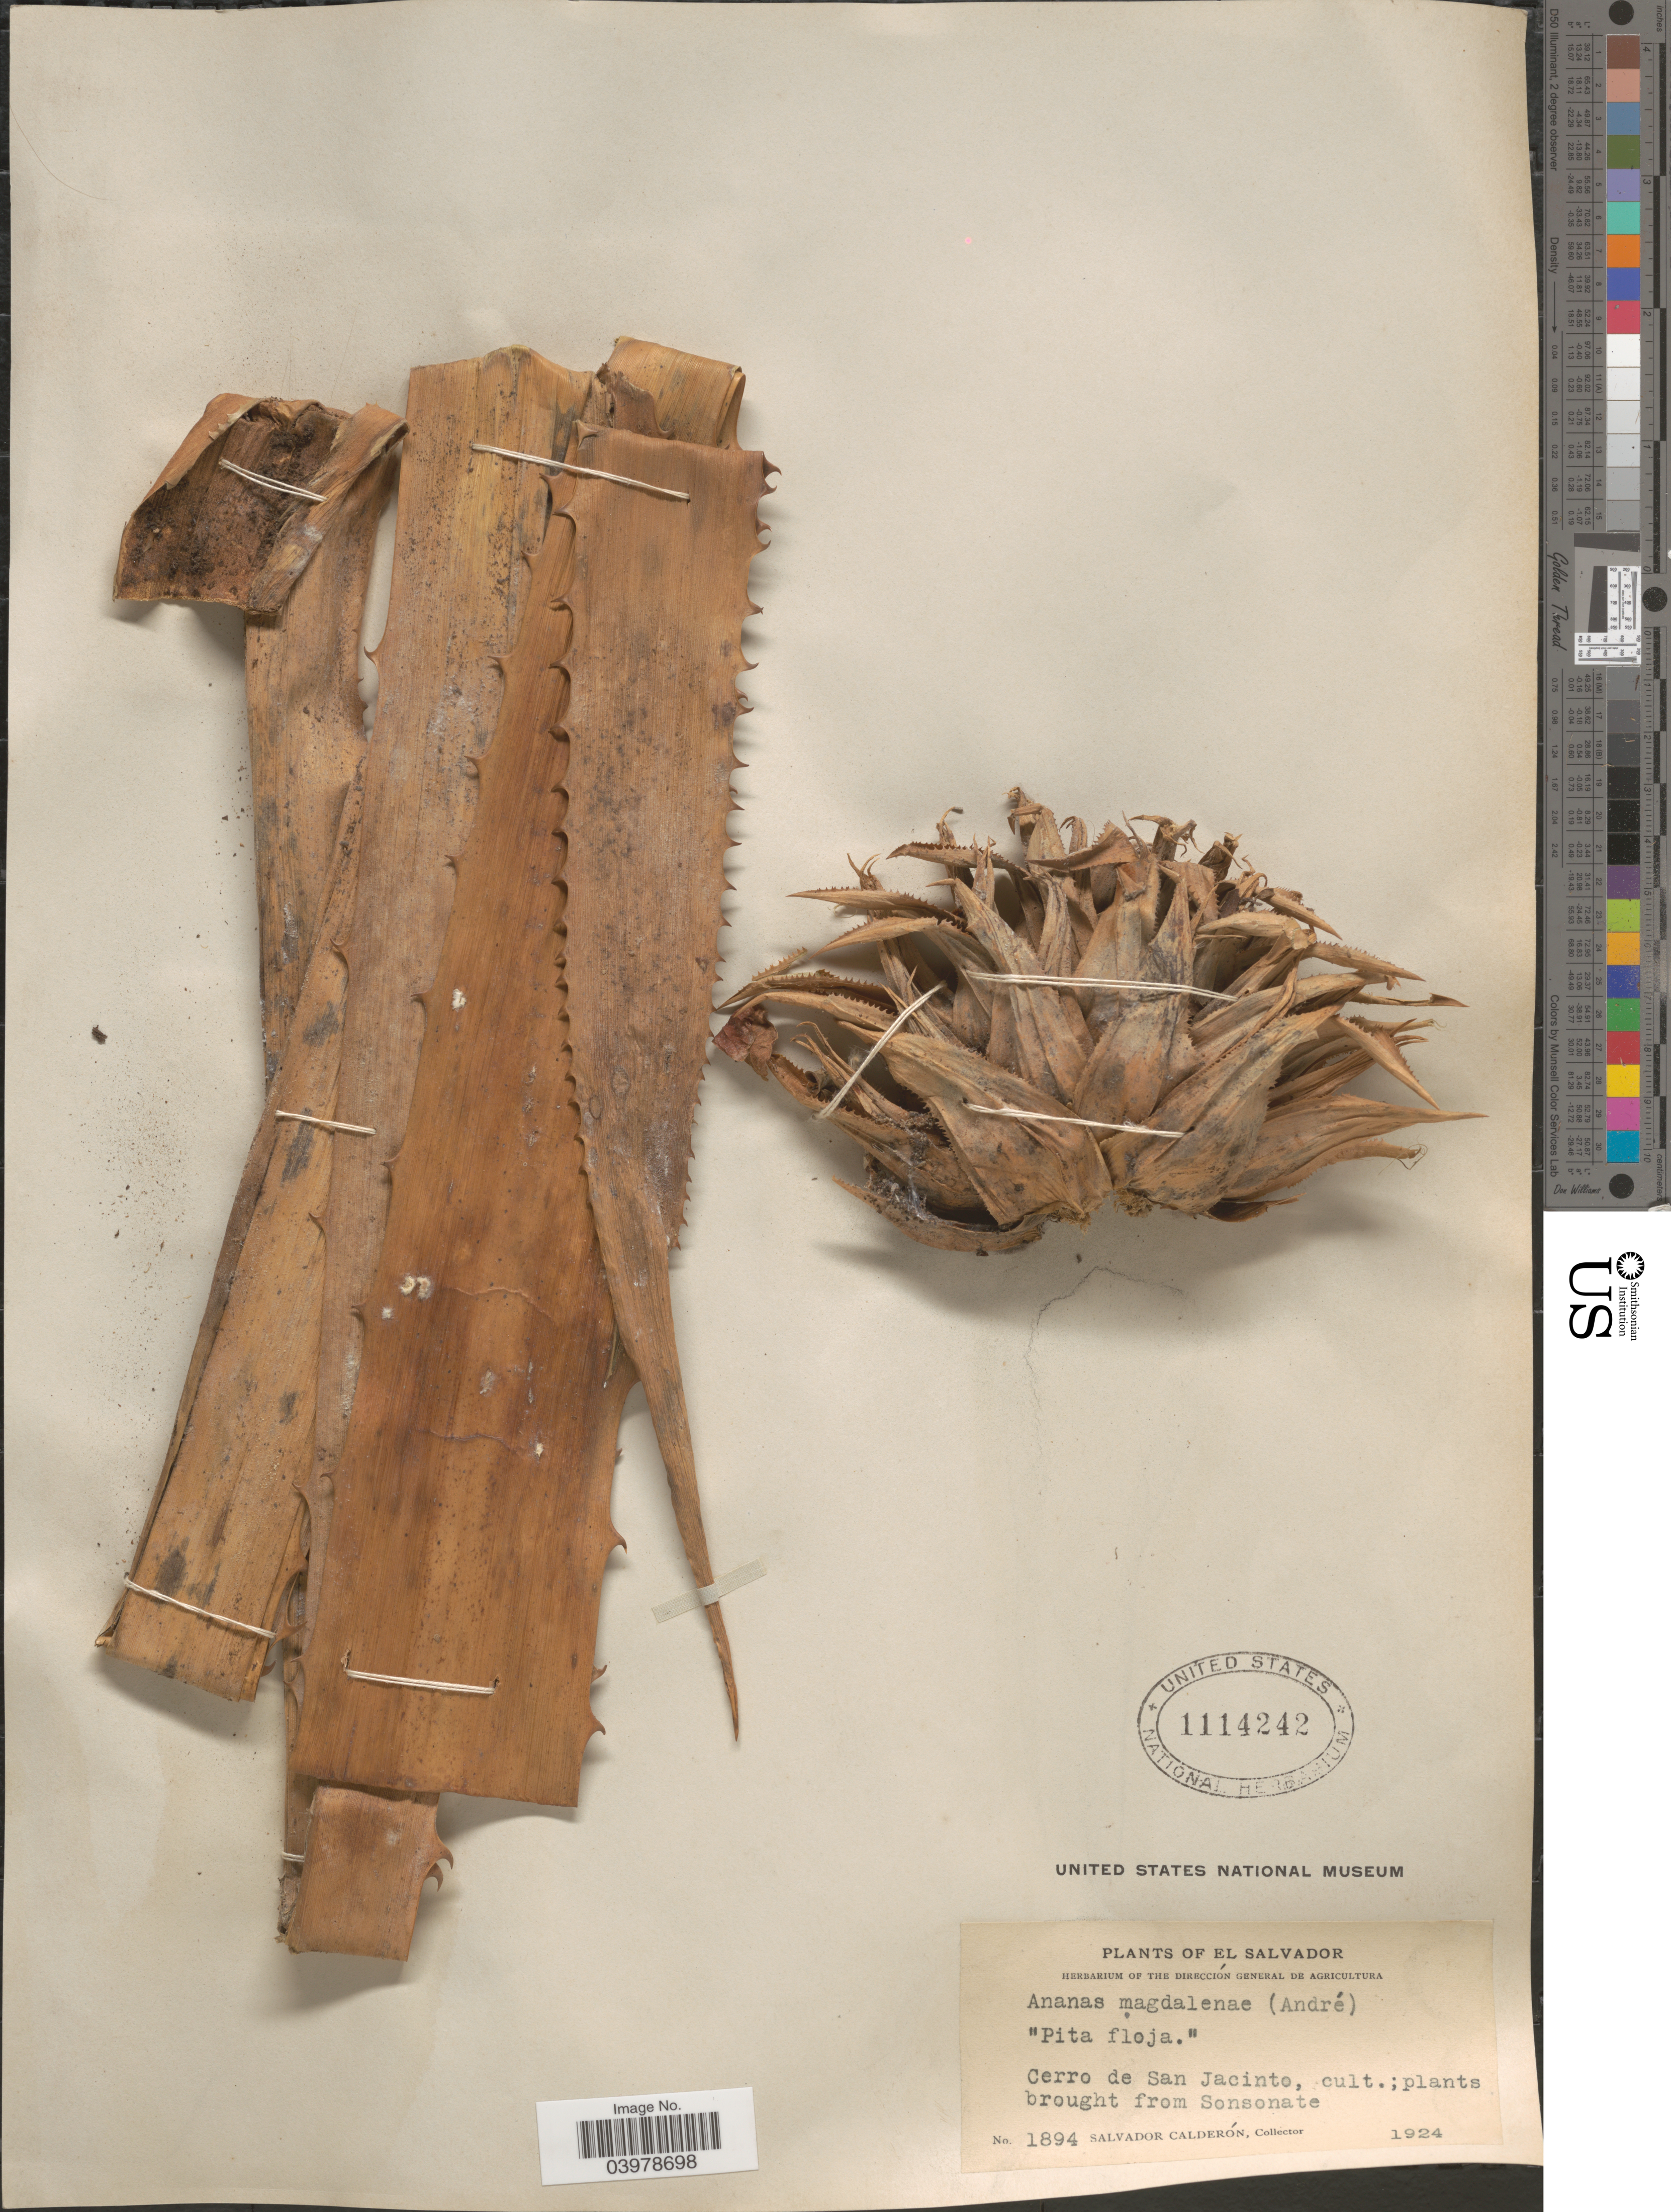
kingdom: Plantae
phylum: Tracheophyta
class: Liliopsida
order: Poales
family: Bromeliaceae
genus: Aechmea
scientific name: Aechmea magdalenae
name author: (André) André ex Baker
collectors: S. Calderón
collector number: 1894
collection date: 1924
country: El Salvador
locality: Cerro de San Jacinto.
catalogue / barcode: US 1114242